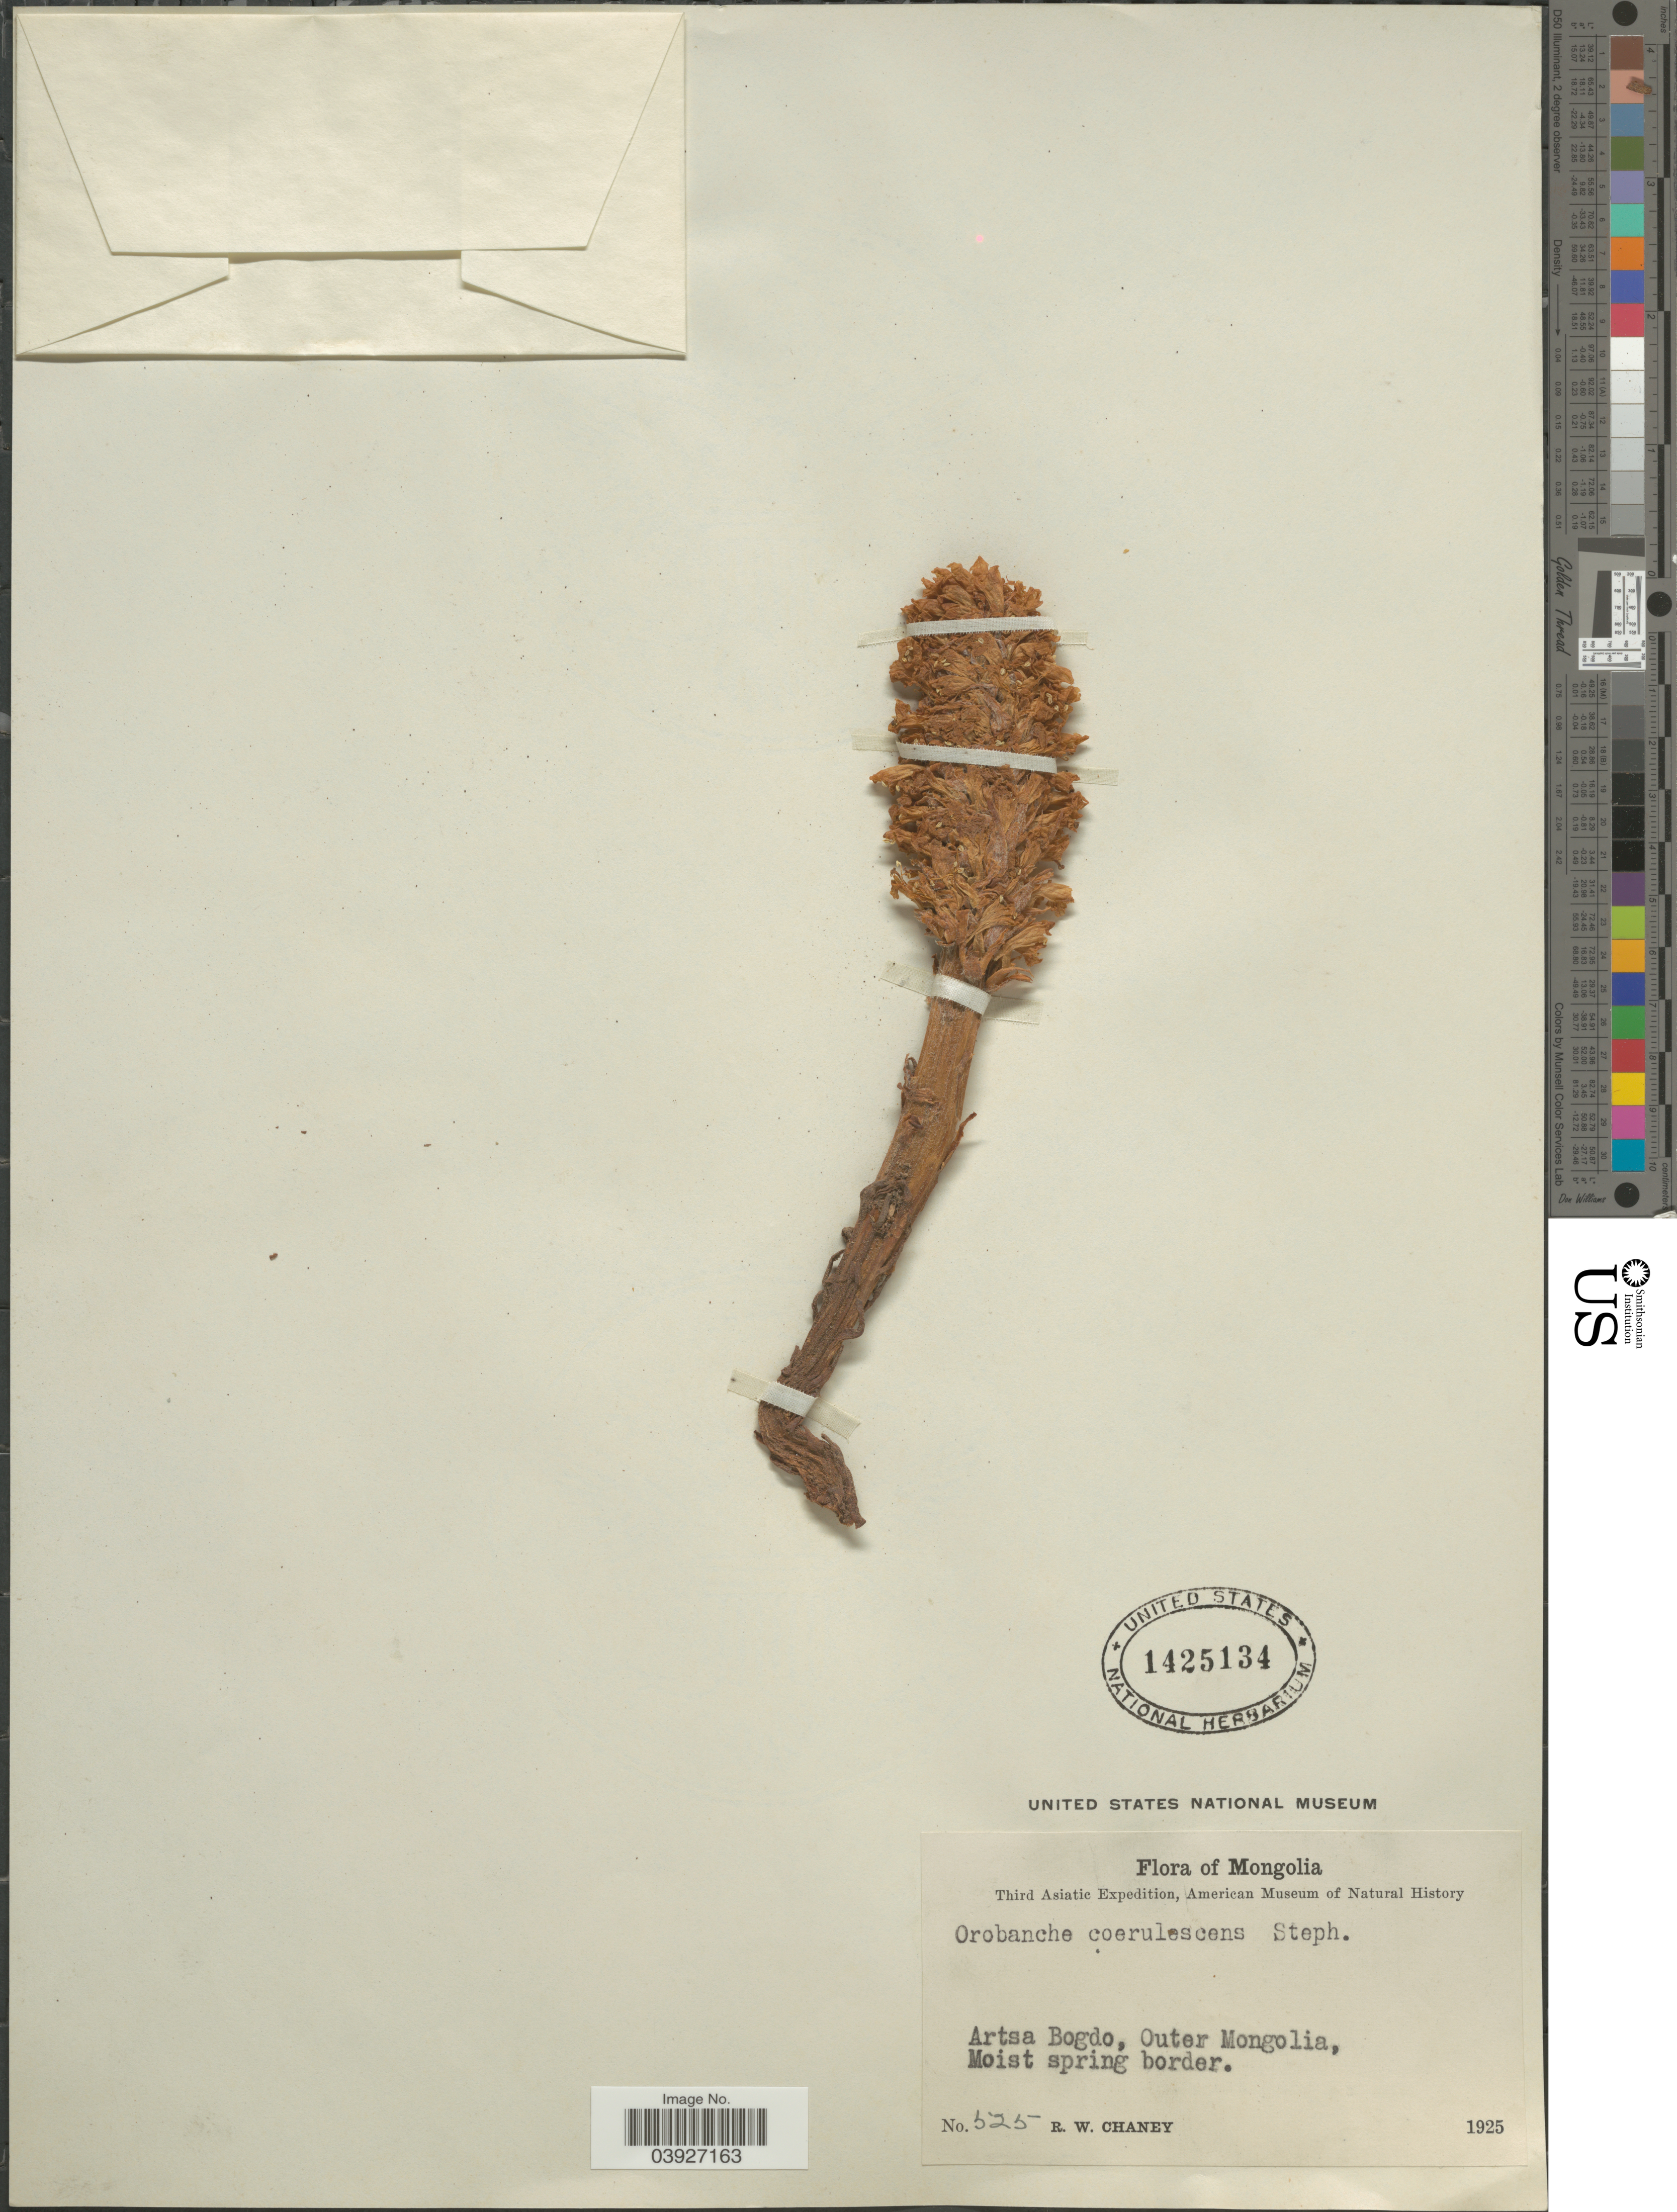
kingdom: Plantae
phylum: Tracheophyta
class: Magnoliopsida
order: Lamiales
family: Orobanchaceae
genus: Orobanche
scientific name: Orobanche coerulescens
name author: Steph.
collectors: R. Chaney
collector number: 525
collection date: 1925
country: Mongolia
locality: Mongolia. Artsa Bogdo, Outer Mongolia.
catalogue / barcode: US 1425134